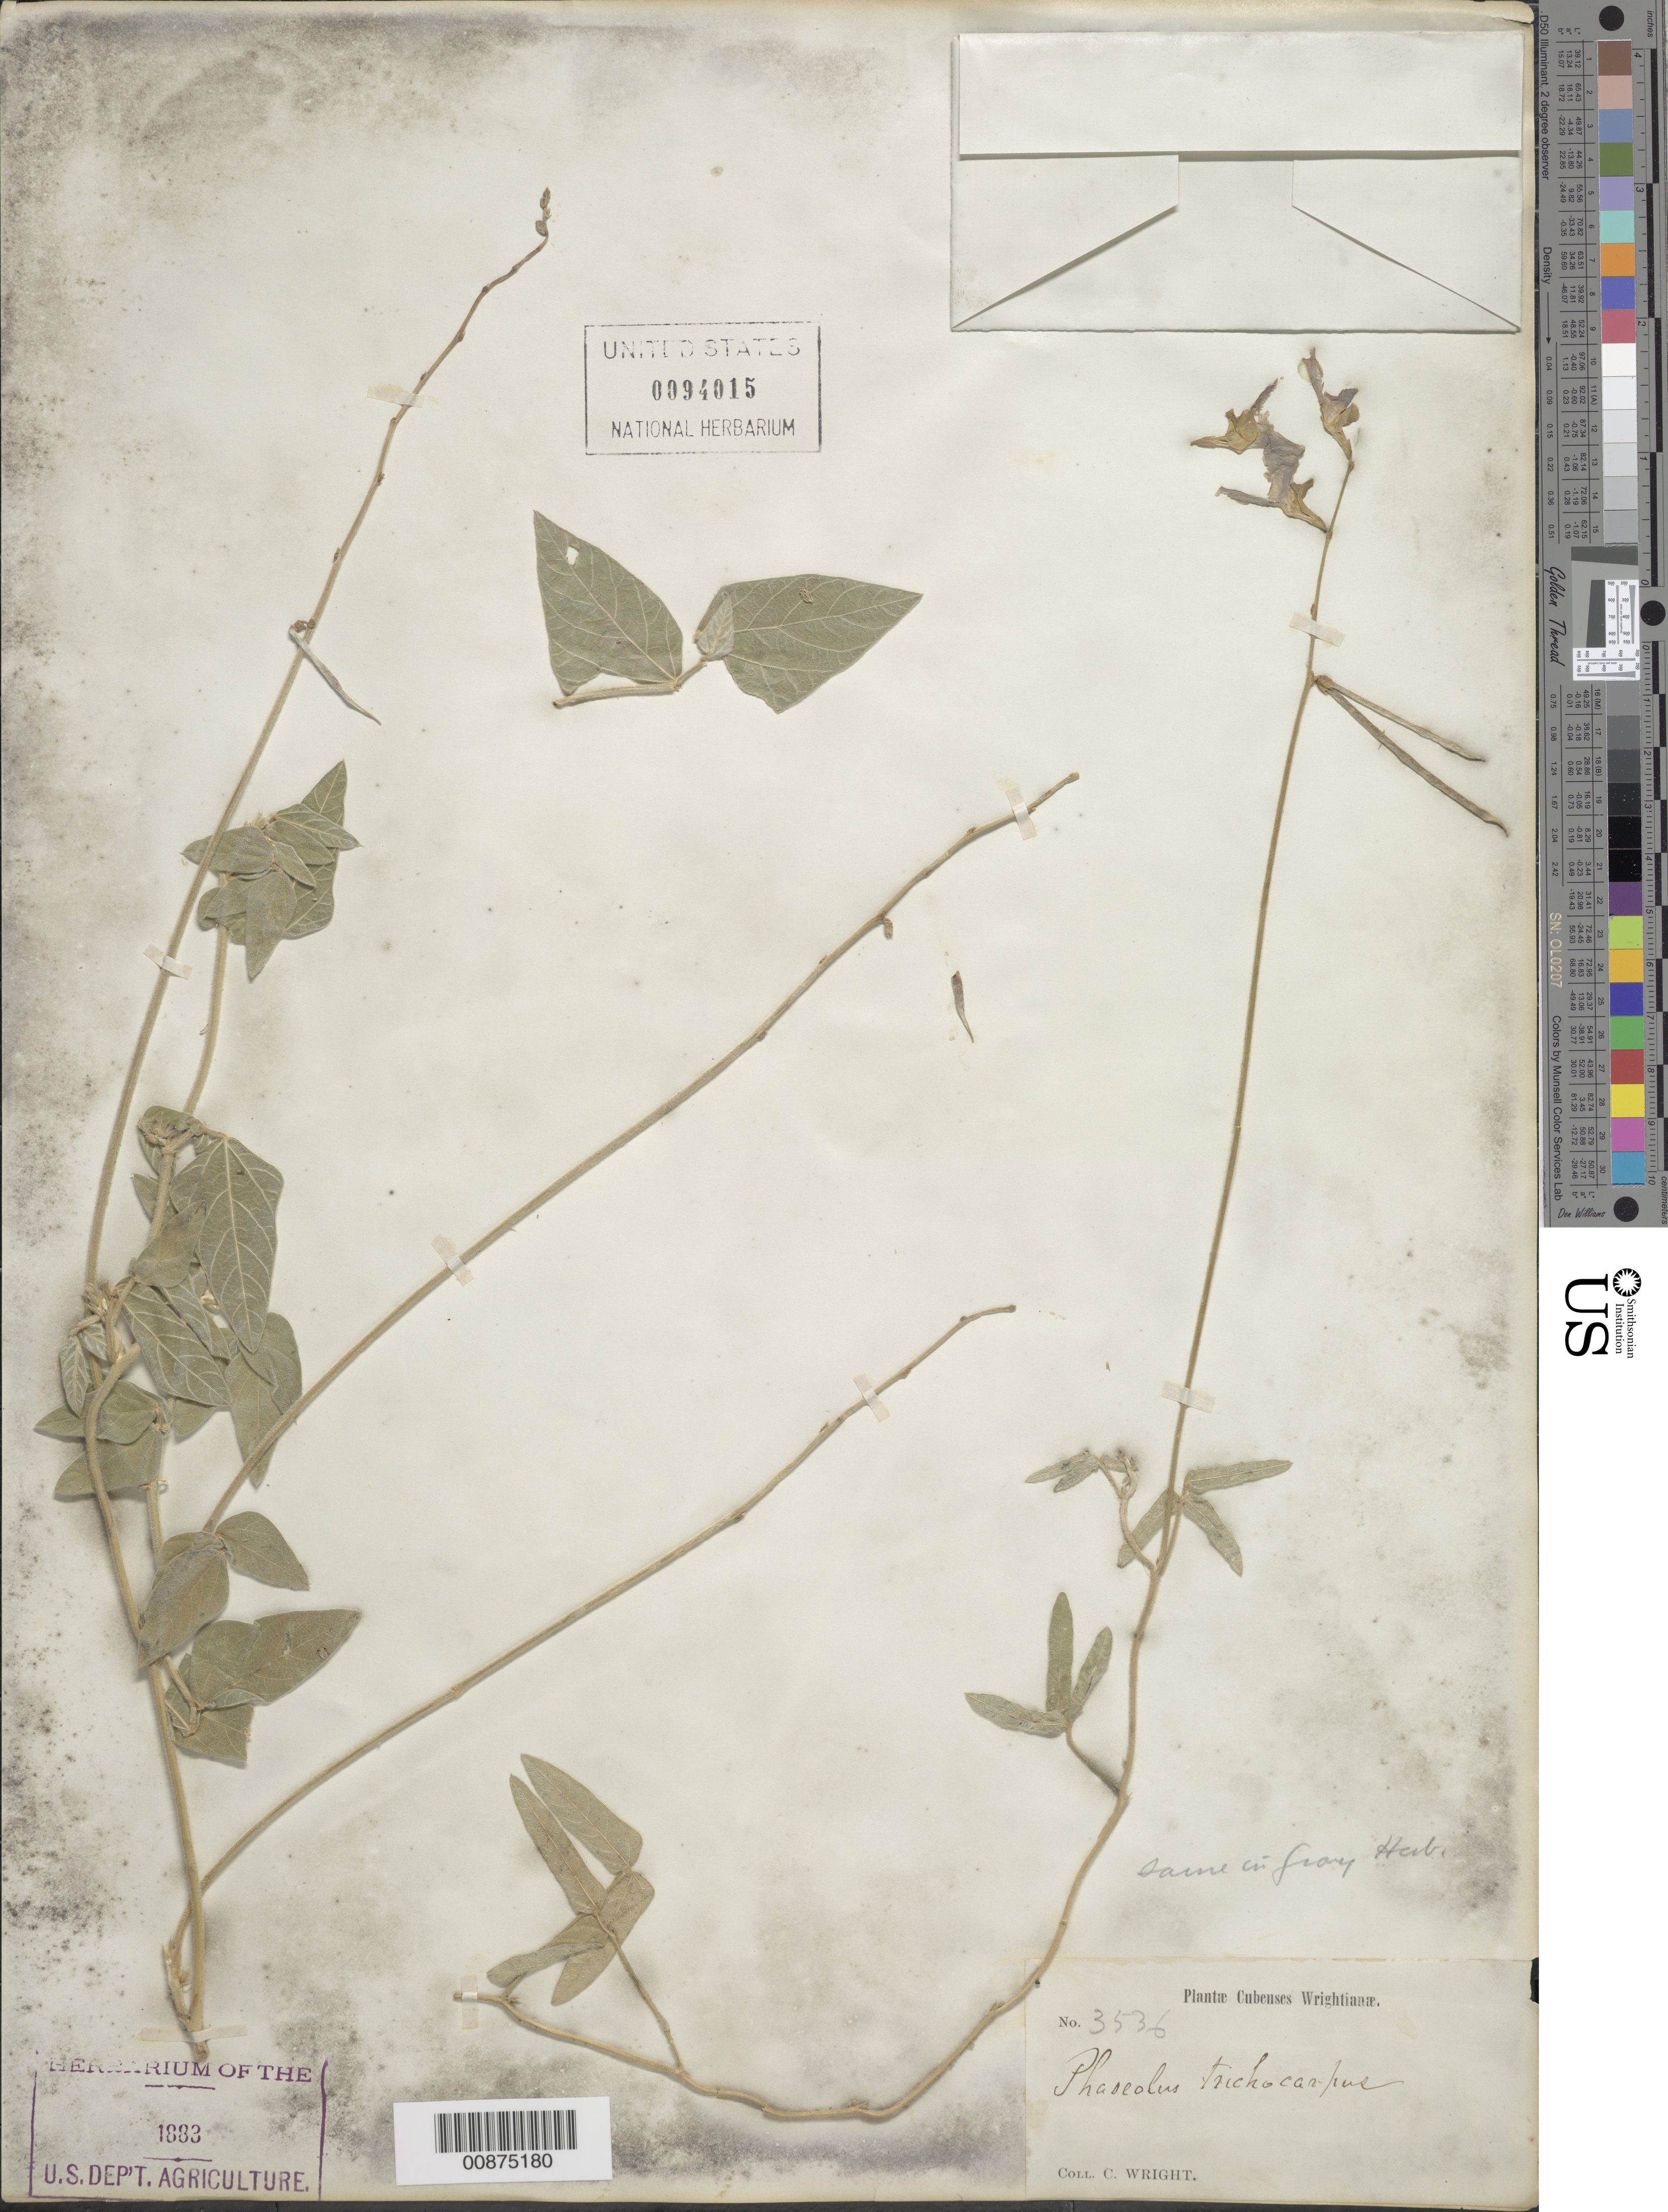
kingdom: Plantae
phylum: Tracheophyta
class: Magnoliopsida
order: Fabales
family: Fabaceae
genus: Macroptilium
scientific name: Macroptilium gracile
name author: (Poepp. ex Benth.) Urb.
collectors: C. Wright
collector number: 3536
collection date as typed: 1800 to -- --- 1899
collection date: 1800/1899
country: Cuba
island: Cuba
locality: Cuba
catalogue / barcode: US 94015